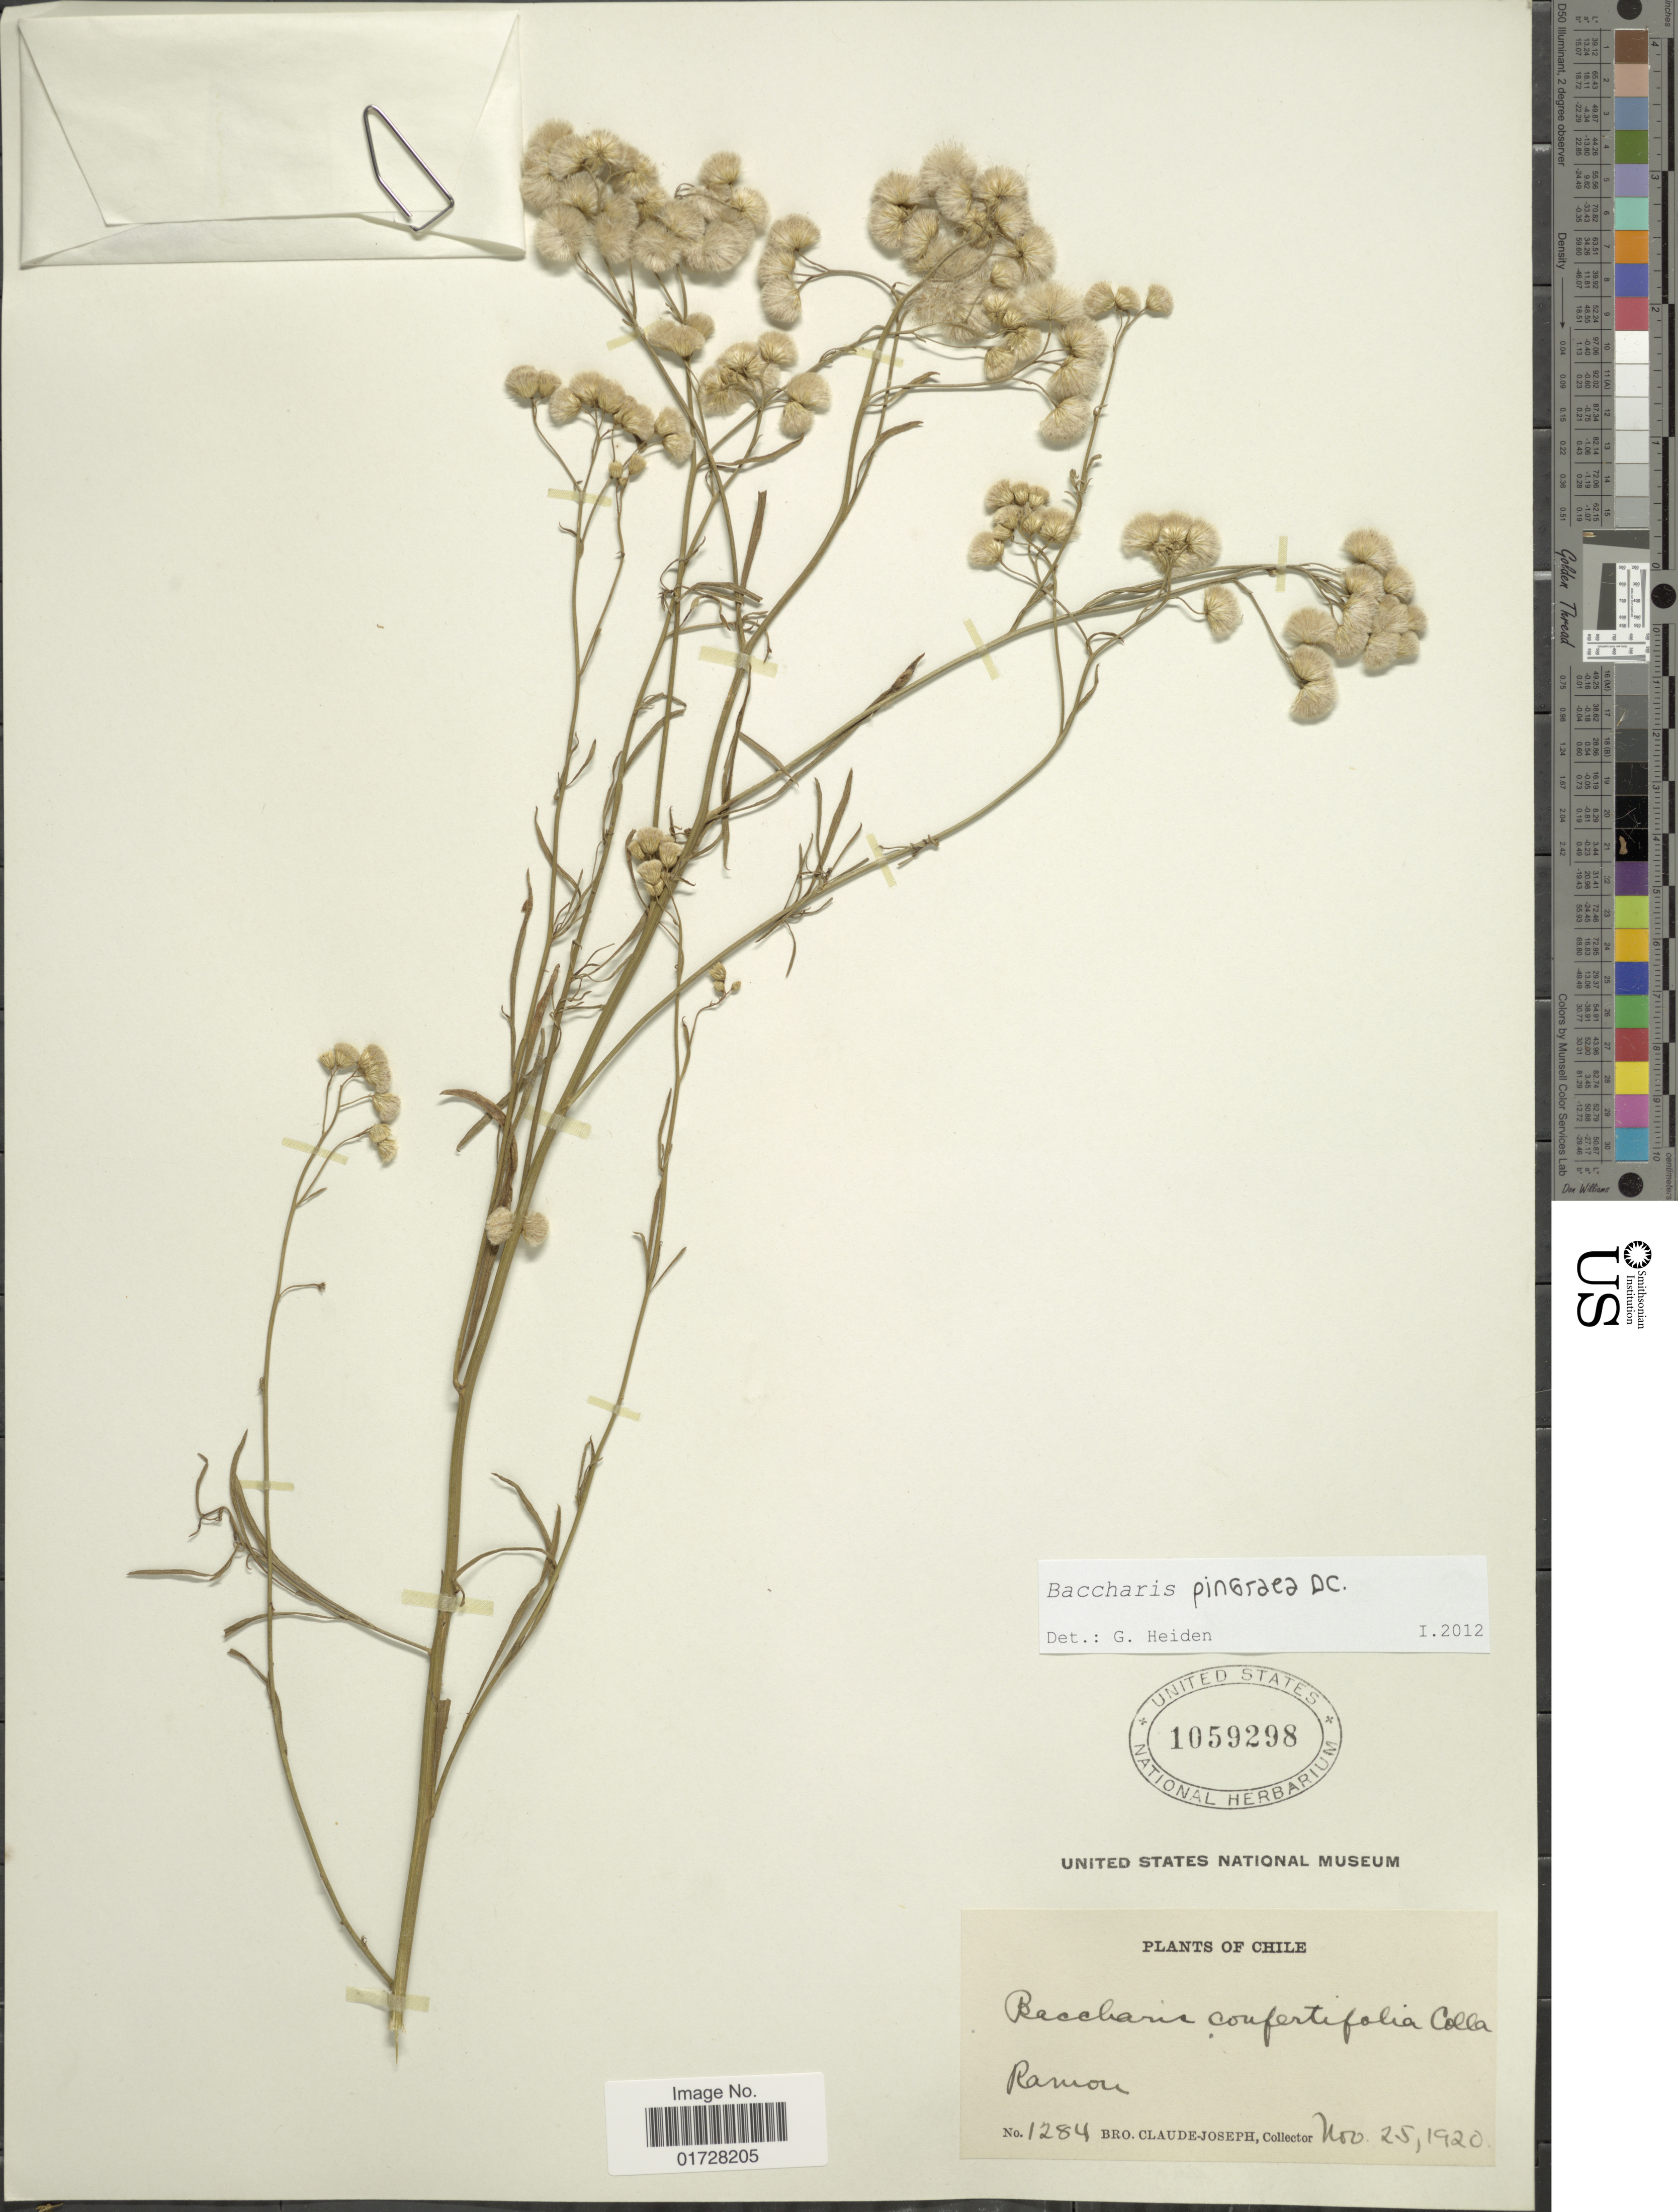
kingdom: Plantae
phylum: Tracheophyta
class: Magnoliopsida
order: Asterales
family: Asteraceae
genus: Baccharis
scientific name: Baccharis pingraea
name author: DC.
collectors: Bro. Claude-Joseph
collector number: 1284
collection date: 1920-11-25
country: Chile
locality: Ramon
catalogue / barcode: US 1059298